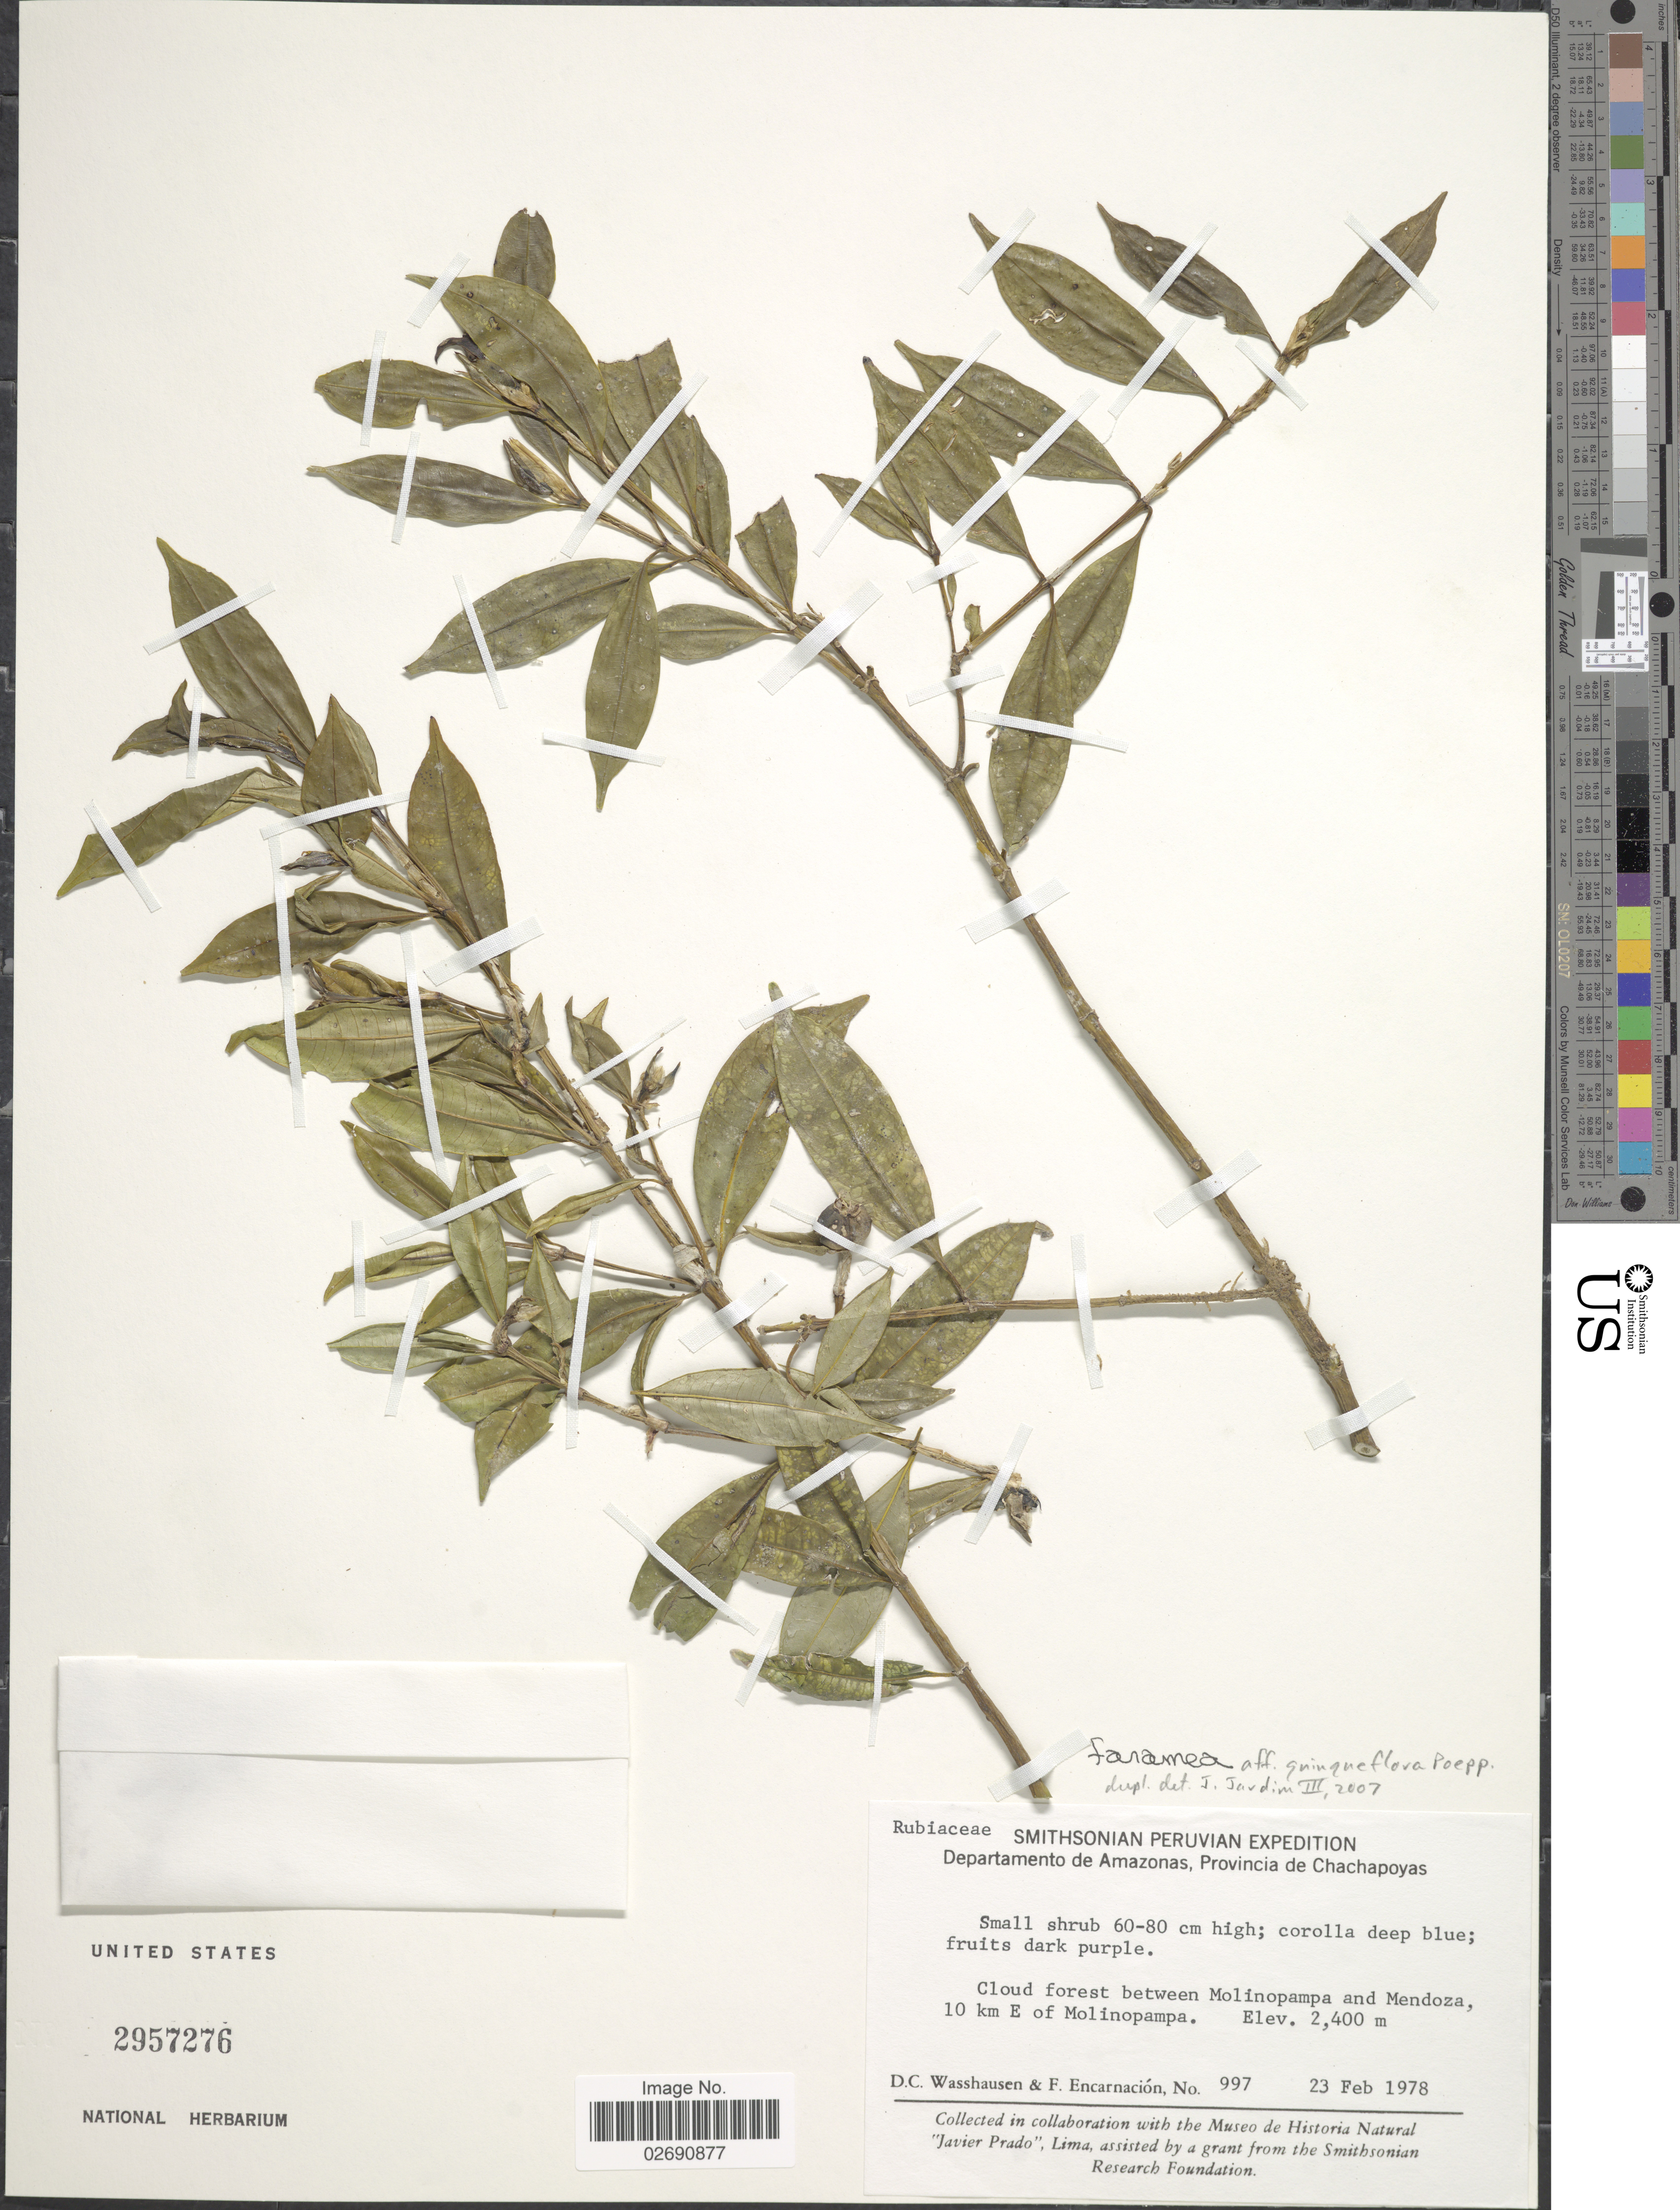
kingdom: Plantae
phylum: Tracheophyta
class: Magnoliopsida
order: Gentianales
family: Rubiaceae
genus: Faramea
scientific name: Faramea quinqueflora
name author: Poepp. & Endl.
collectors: D. C. Wasshausen & F. Encarnación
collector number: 997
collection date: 1978-02-23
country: Peru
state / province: Amazonas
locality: Provincia de Chachapoyas. Cloud forest between Molinopampa and Mendoza, 10 km E of Molinopampa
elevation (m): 2400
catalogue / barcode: US 2957276